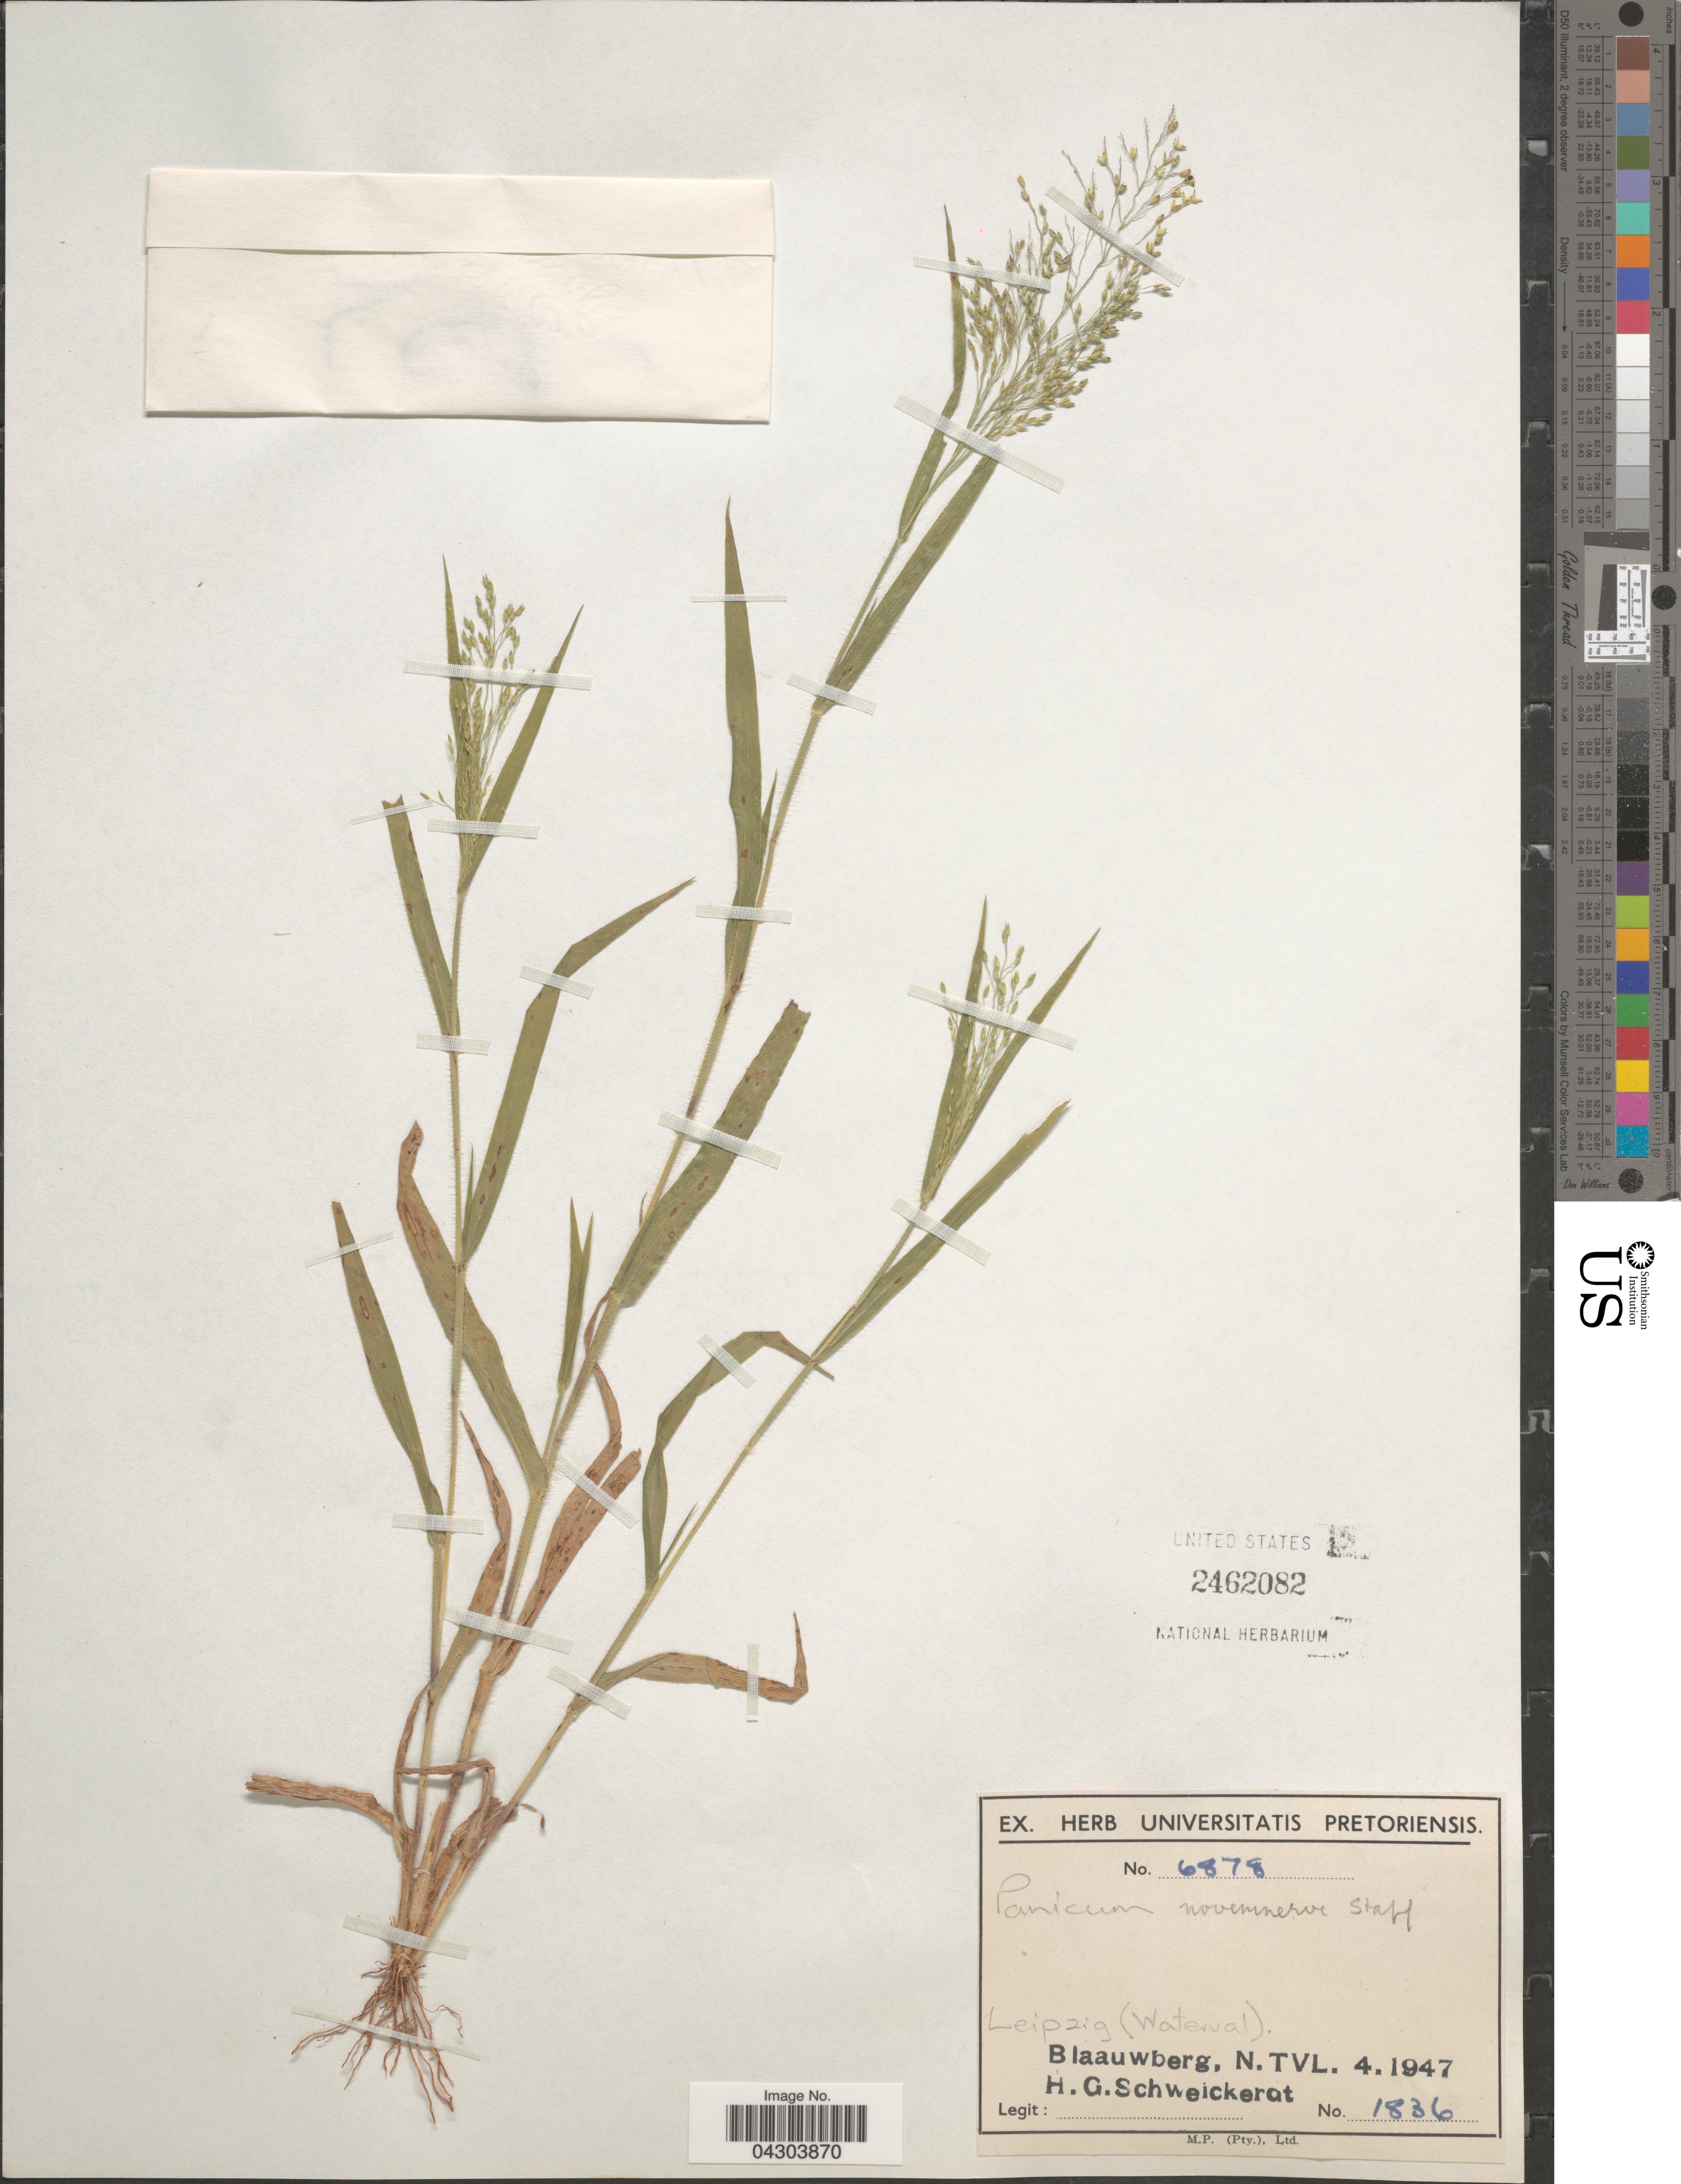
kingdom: Plantae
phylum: Tracheophyta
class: Liliopsida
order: Poales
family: Poaceae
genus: Panicum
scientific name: Panicum novemnerve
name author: Stapf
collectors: H. Schweickerdt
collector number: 1836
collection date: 1947-04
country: South Africa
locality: Leipzig (Waterva). Blaauwberg, N. Tvl.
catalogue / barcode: US 2462082